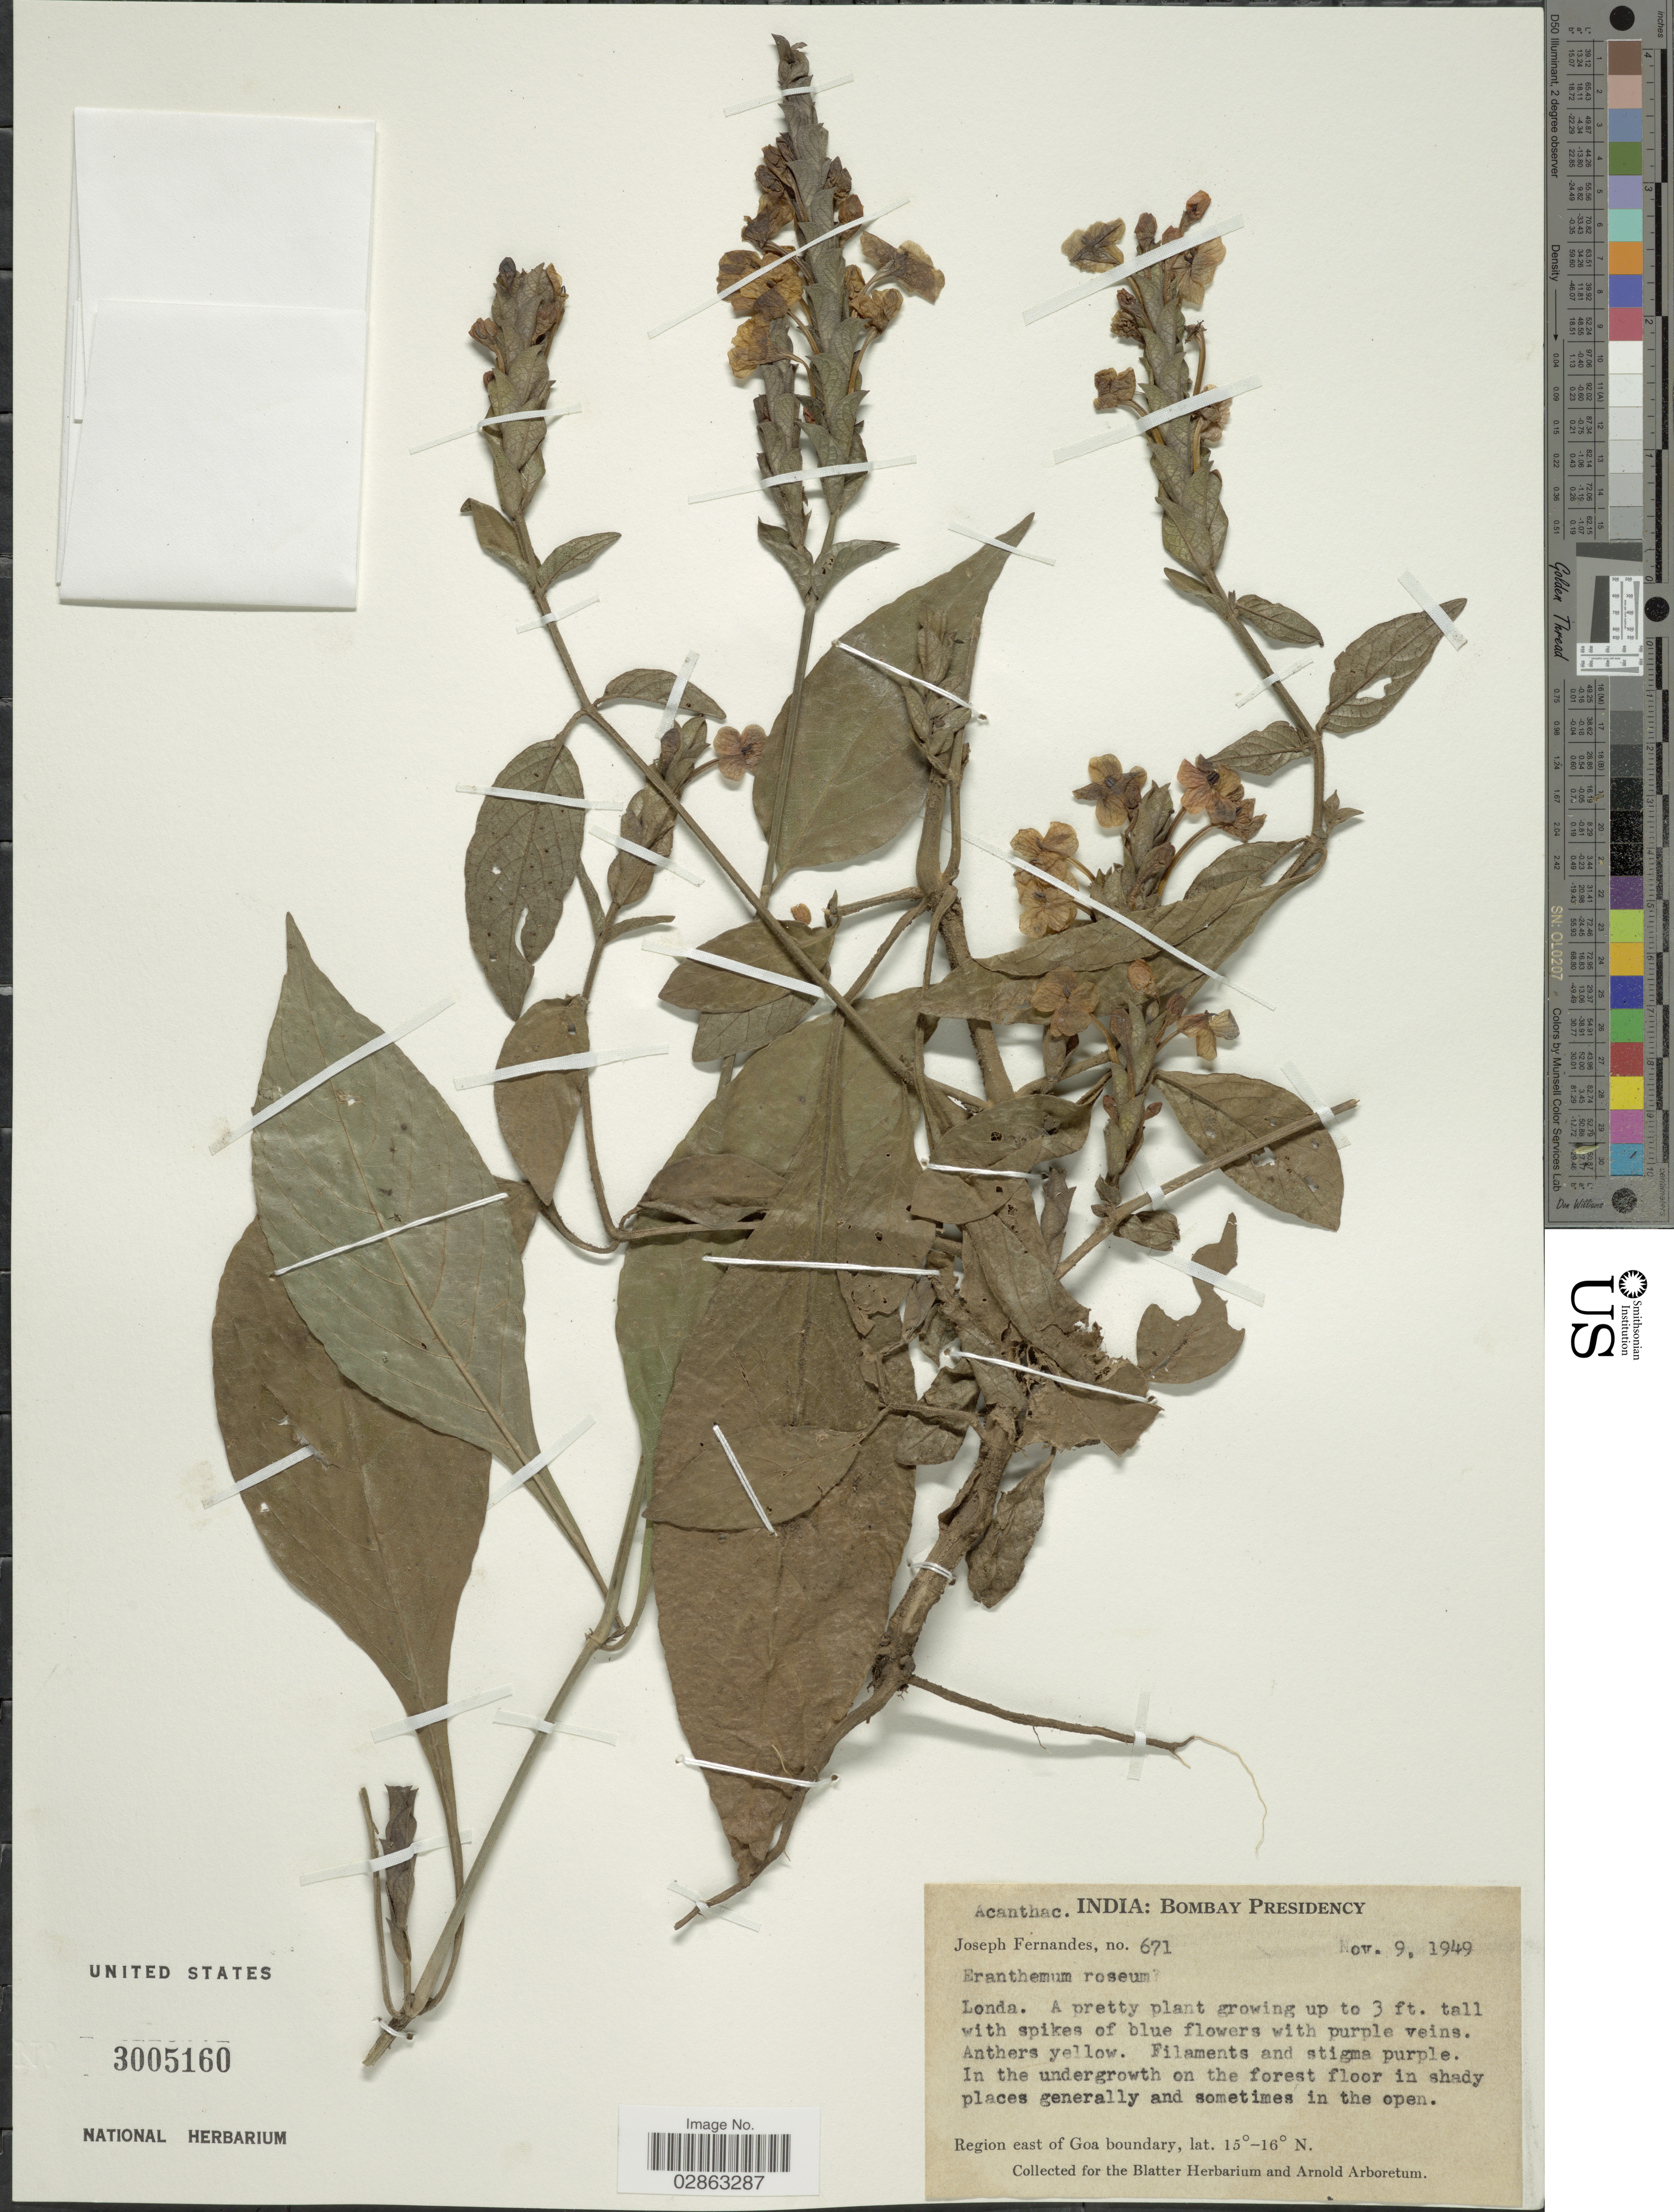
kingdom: Plantae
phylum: Tracheophyta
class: Magnoliopsida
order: Lamiales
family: Acanthaceae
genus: Eranthemum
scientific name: Eranthemum pulchellum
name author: Andrews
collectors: J. Fernandes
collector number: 671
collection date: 1949-11-09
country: India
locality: Bombay Presidency. Region east of Goa boundary.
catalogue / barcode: US 3005160